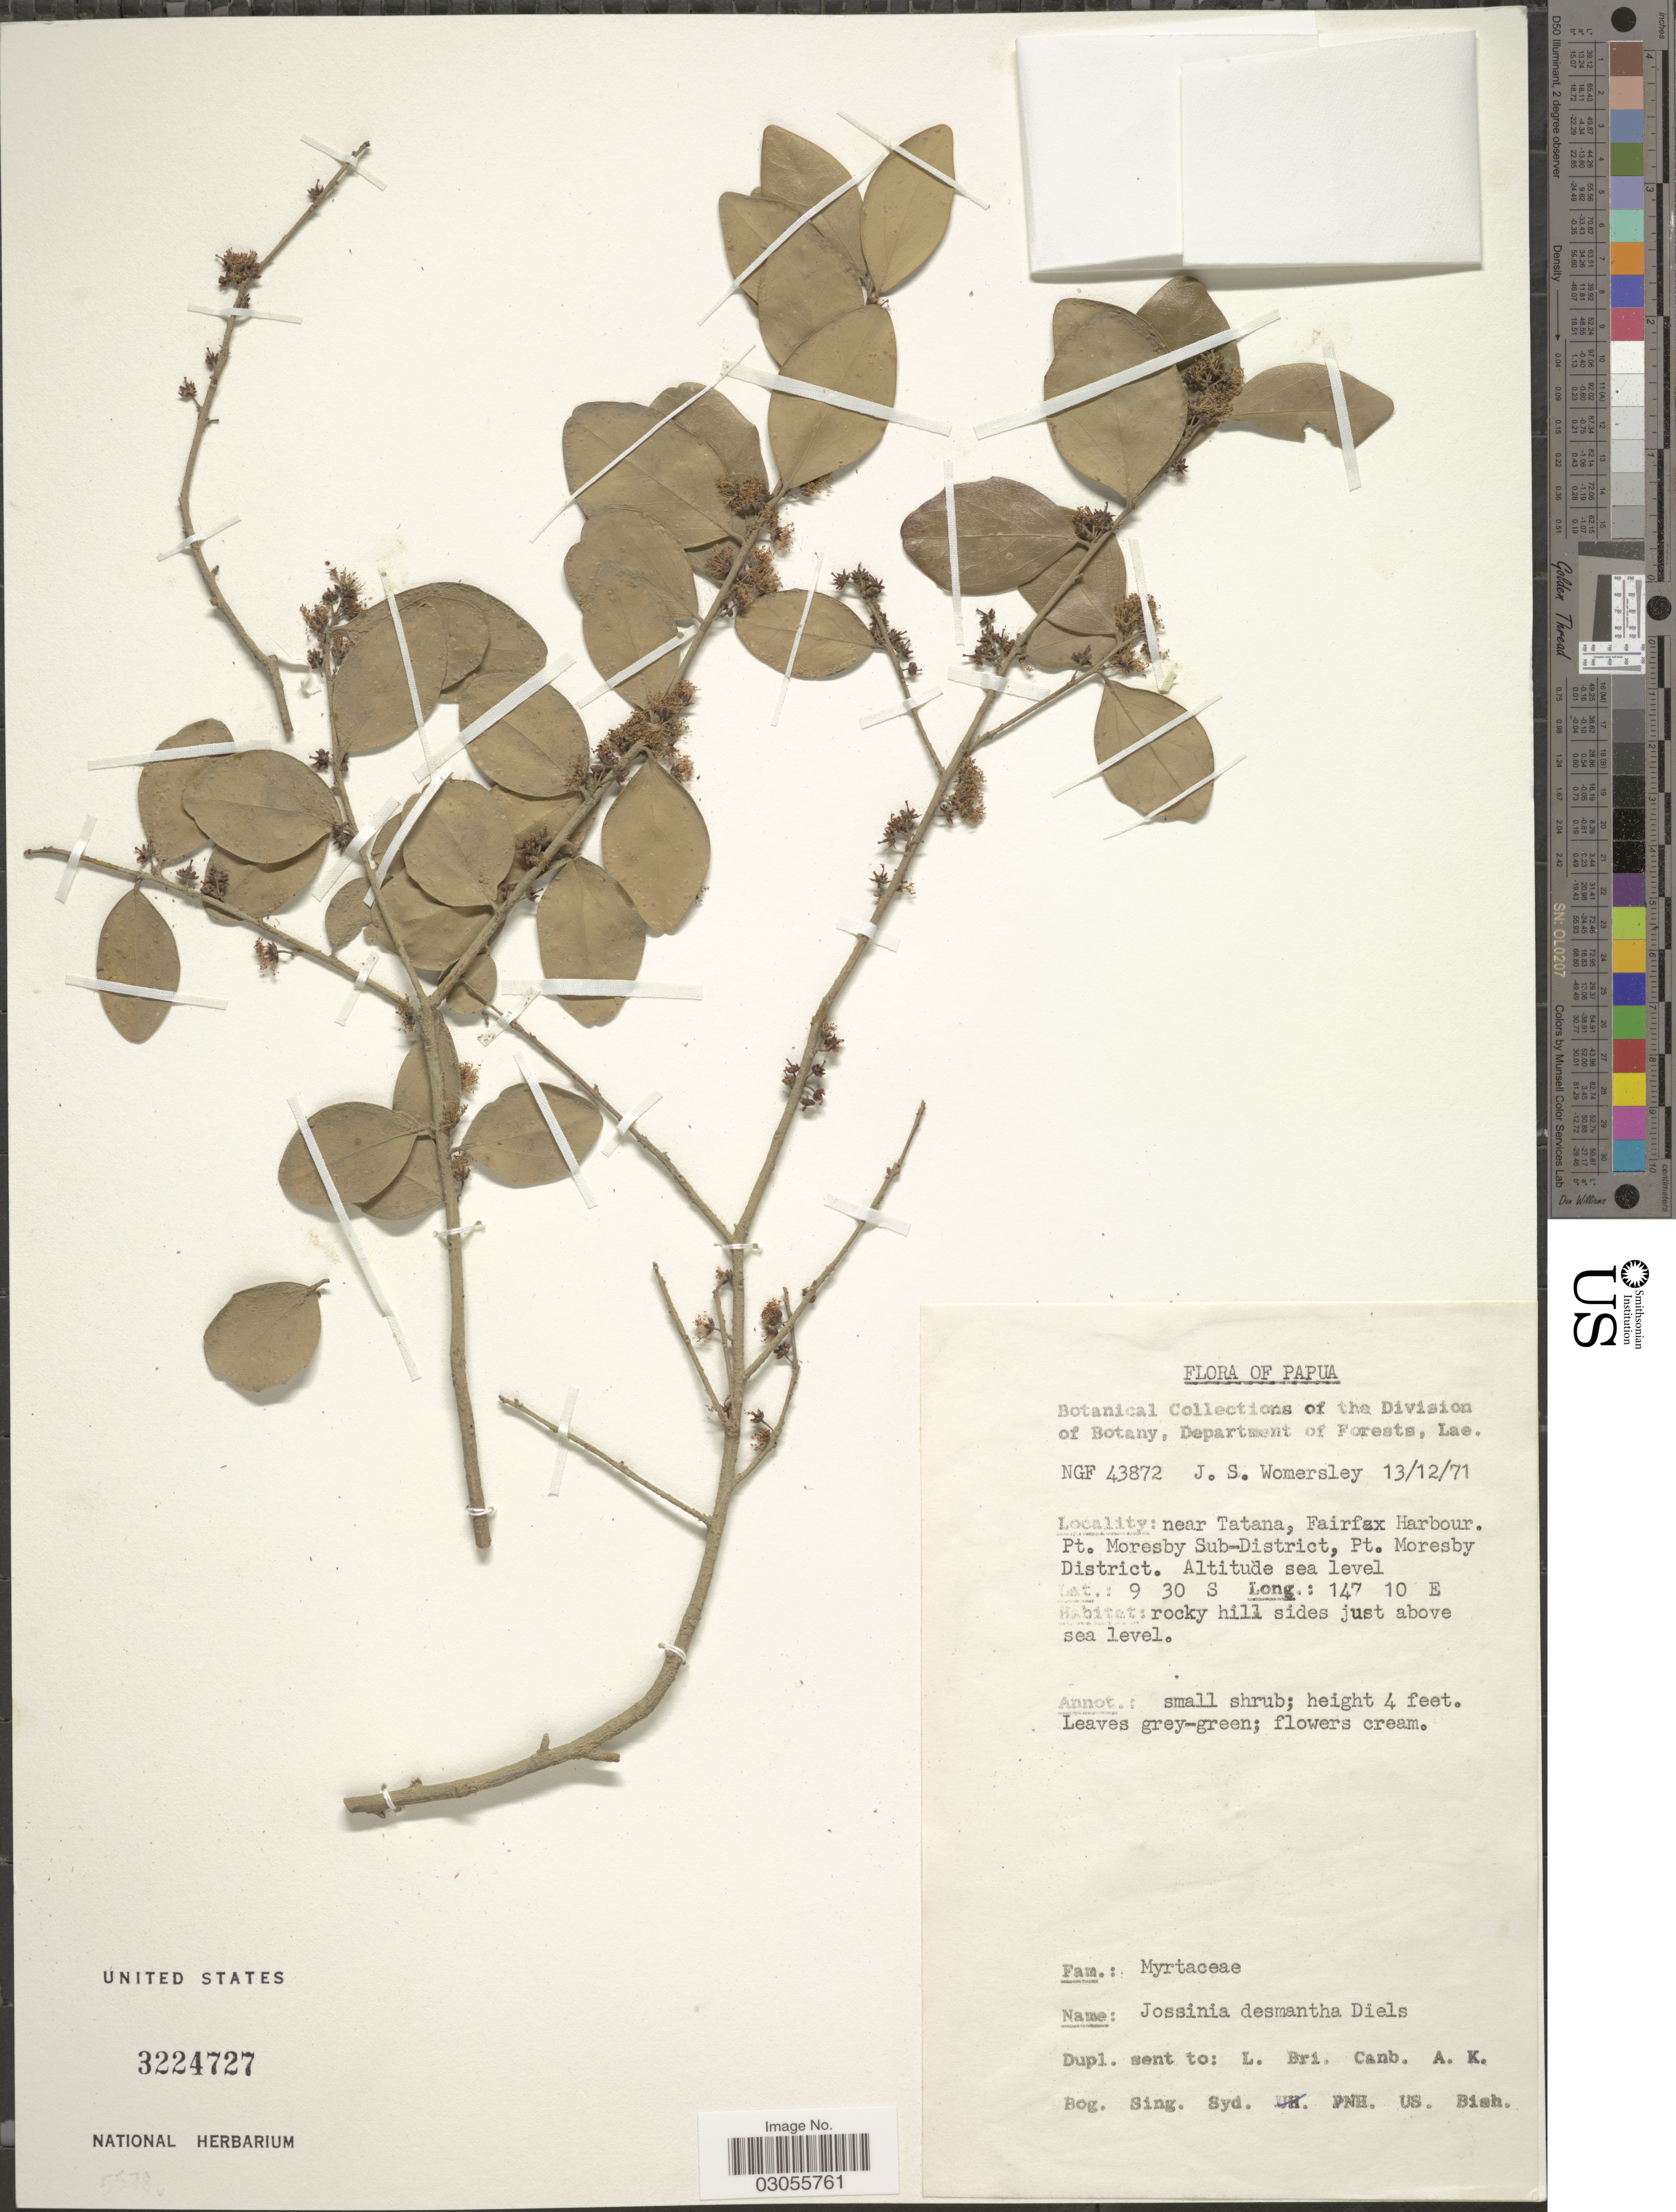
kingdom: Plantae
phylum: Tracheophyta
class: Magnoliopsida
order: Malpighiales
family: Salicaceae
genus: Scolopia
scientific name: Scolopia novoguineensis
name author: Warb.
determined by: Balgooy, M. M. J. van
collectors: J. S. Womersley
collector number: NGF 43872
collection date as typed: Transcribed d/m/y: 13/12/71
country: Papua New Guinea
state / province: Port Moresby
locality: Papua. Near Tatana, Fairfax Harbour. Pt. Moresby Sub-District, Pt. Moresby District.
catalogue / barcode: US 3224727